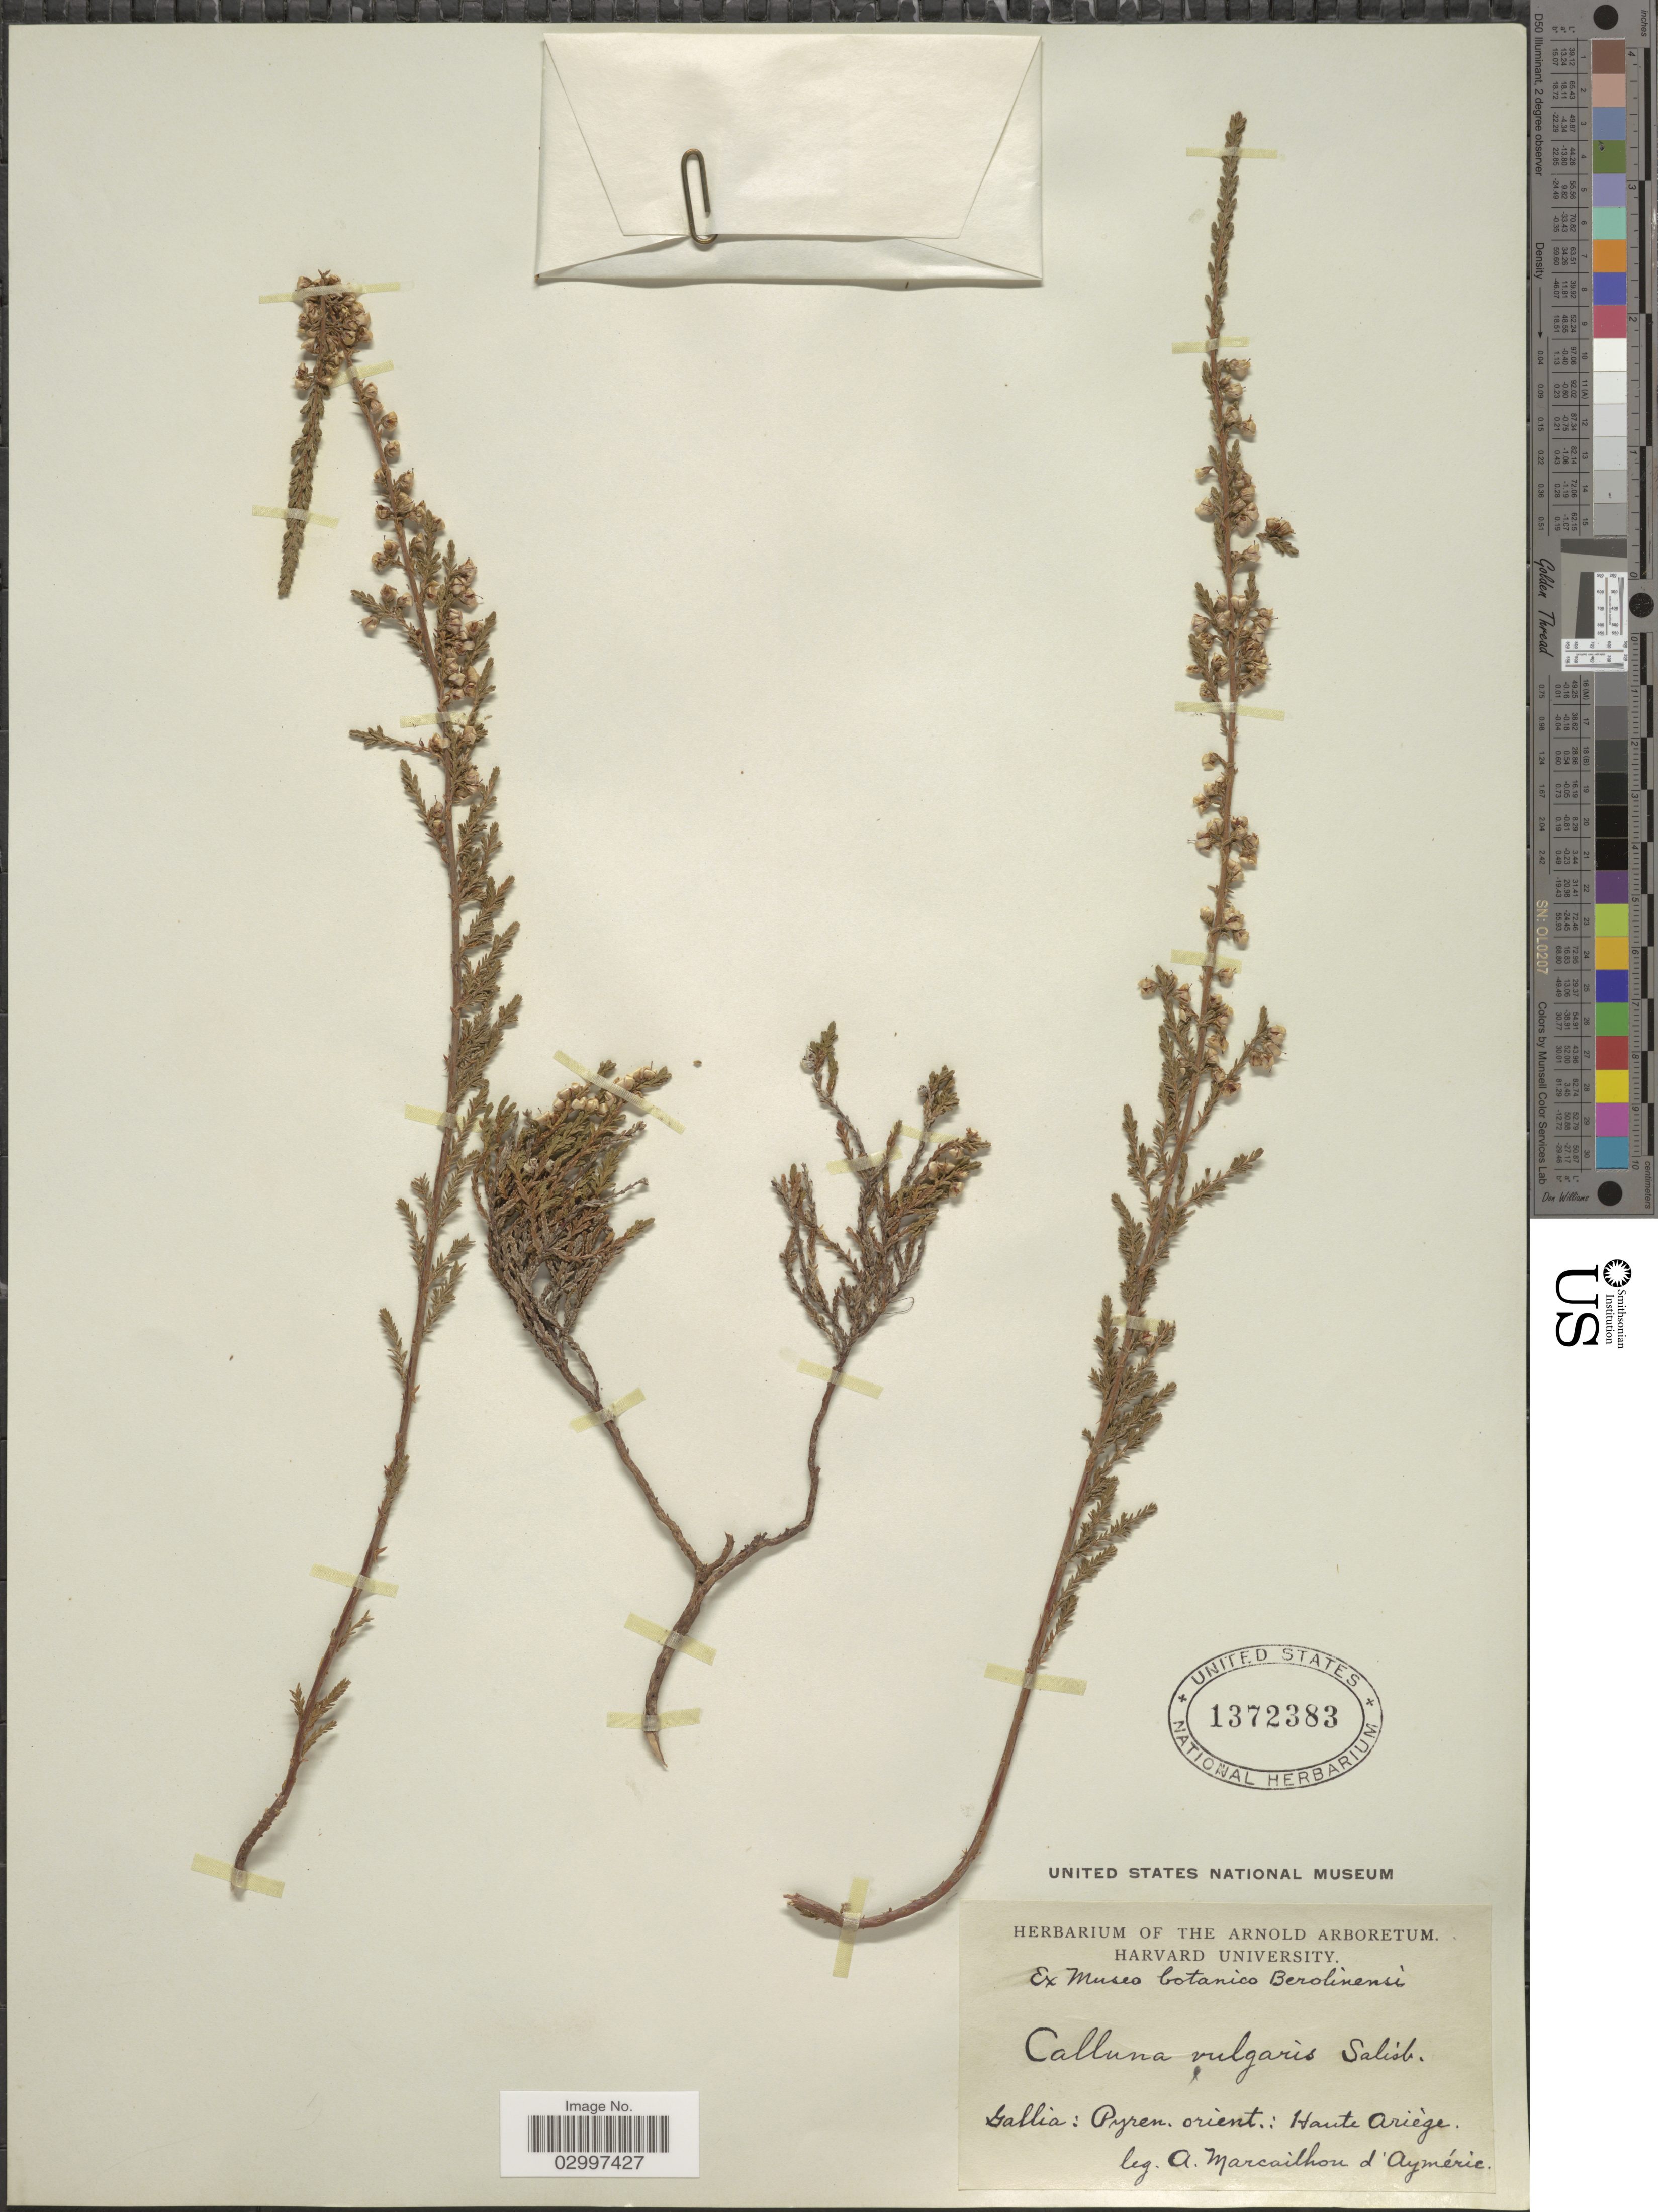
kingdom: Plantae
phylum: Tracheophyta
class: Magnoliopsida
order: Ericales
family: Ericaceae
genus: Calluna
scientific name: Calluna vulgaris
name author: (L.) Hull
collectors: A.L.M. Marcailhou d' Aymeric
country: France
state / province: Occitanie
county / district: Ariège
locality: Gallia, Pyren. orient.: Haute Ariège.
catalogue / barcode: US 1372383